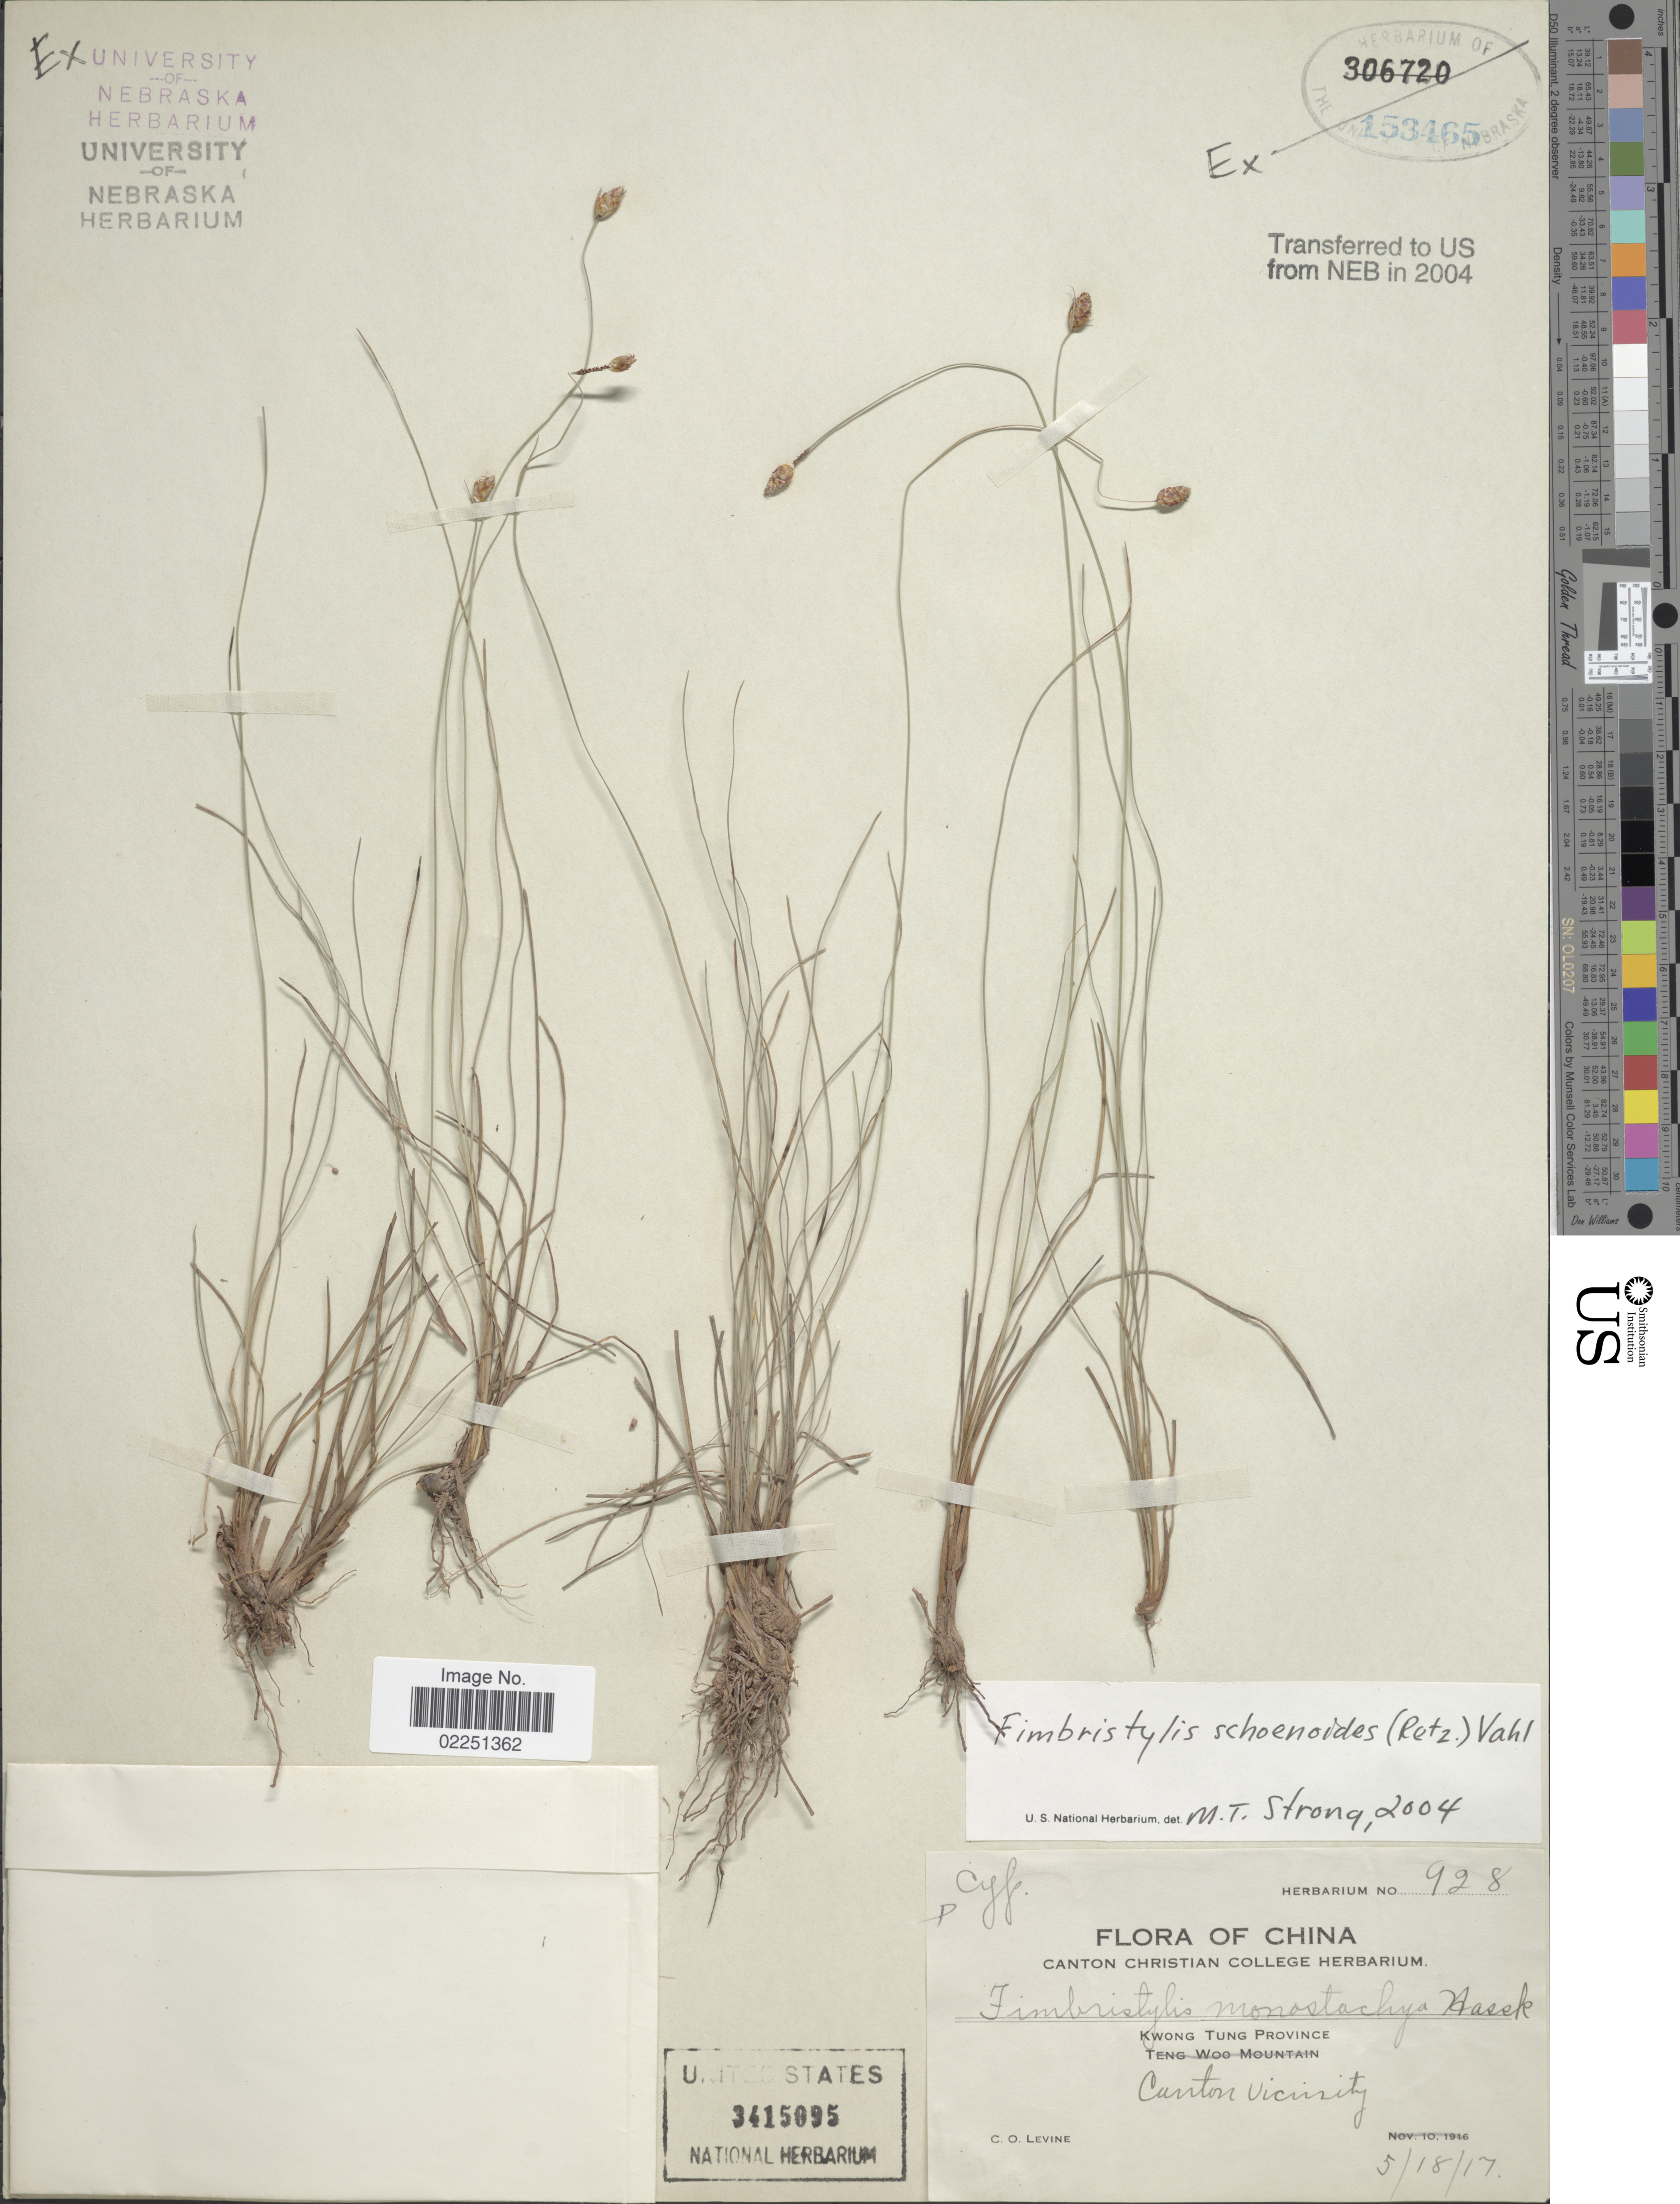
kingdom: Plantae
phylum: Tracheophyta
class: Liliopsida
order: Poales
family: Cyperaceae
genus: Fimbristylis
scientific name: Fimbristylis schoenoides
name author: (Retz.) Vahl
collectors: C. O. Levine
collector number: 928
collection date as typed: Transcribed d/m/y: 18/5/17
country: China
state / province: Guangdong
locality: Kwong Tung Province, Canton Vicinity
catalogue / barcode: US 3415095